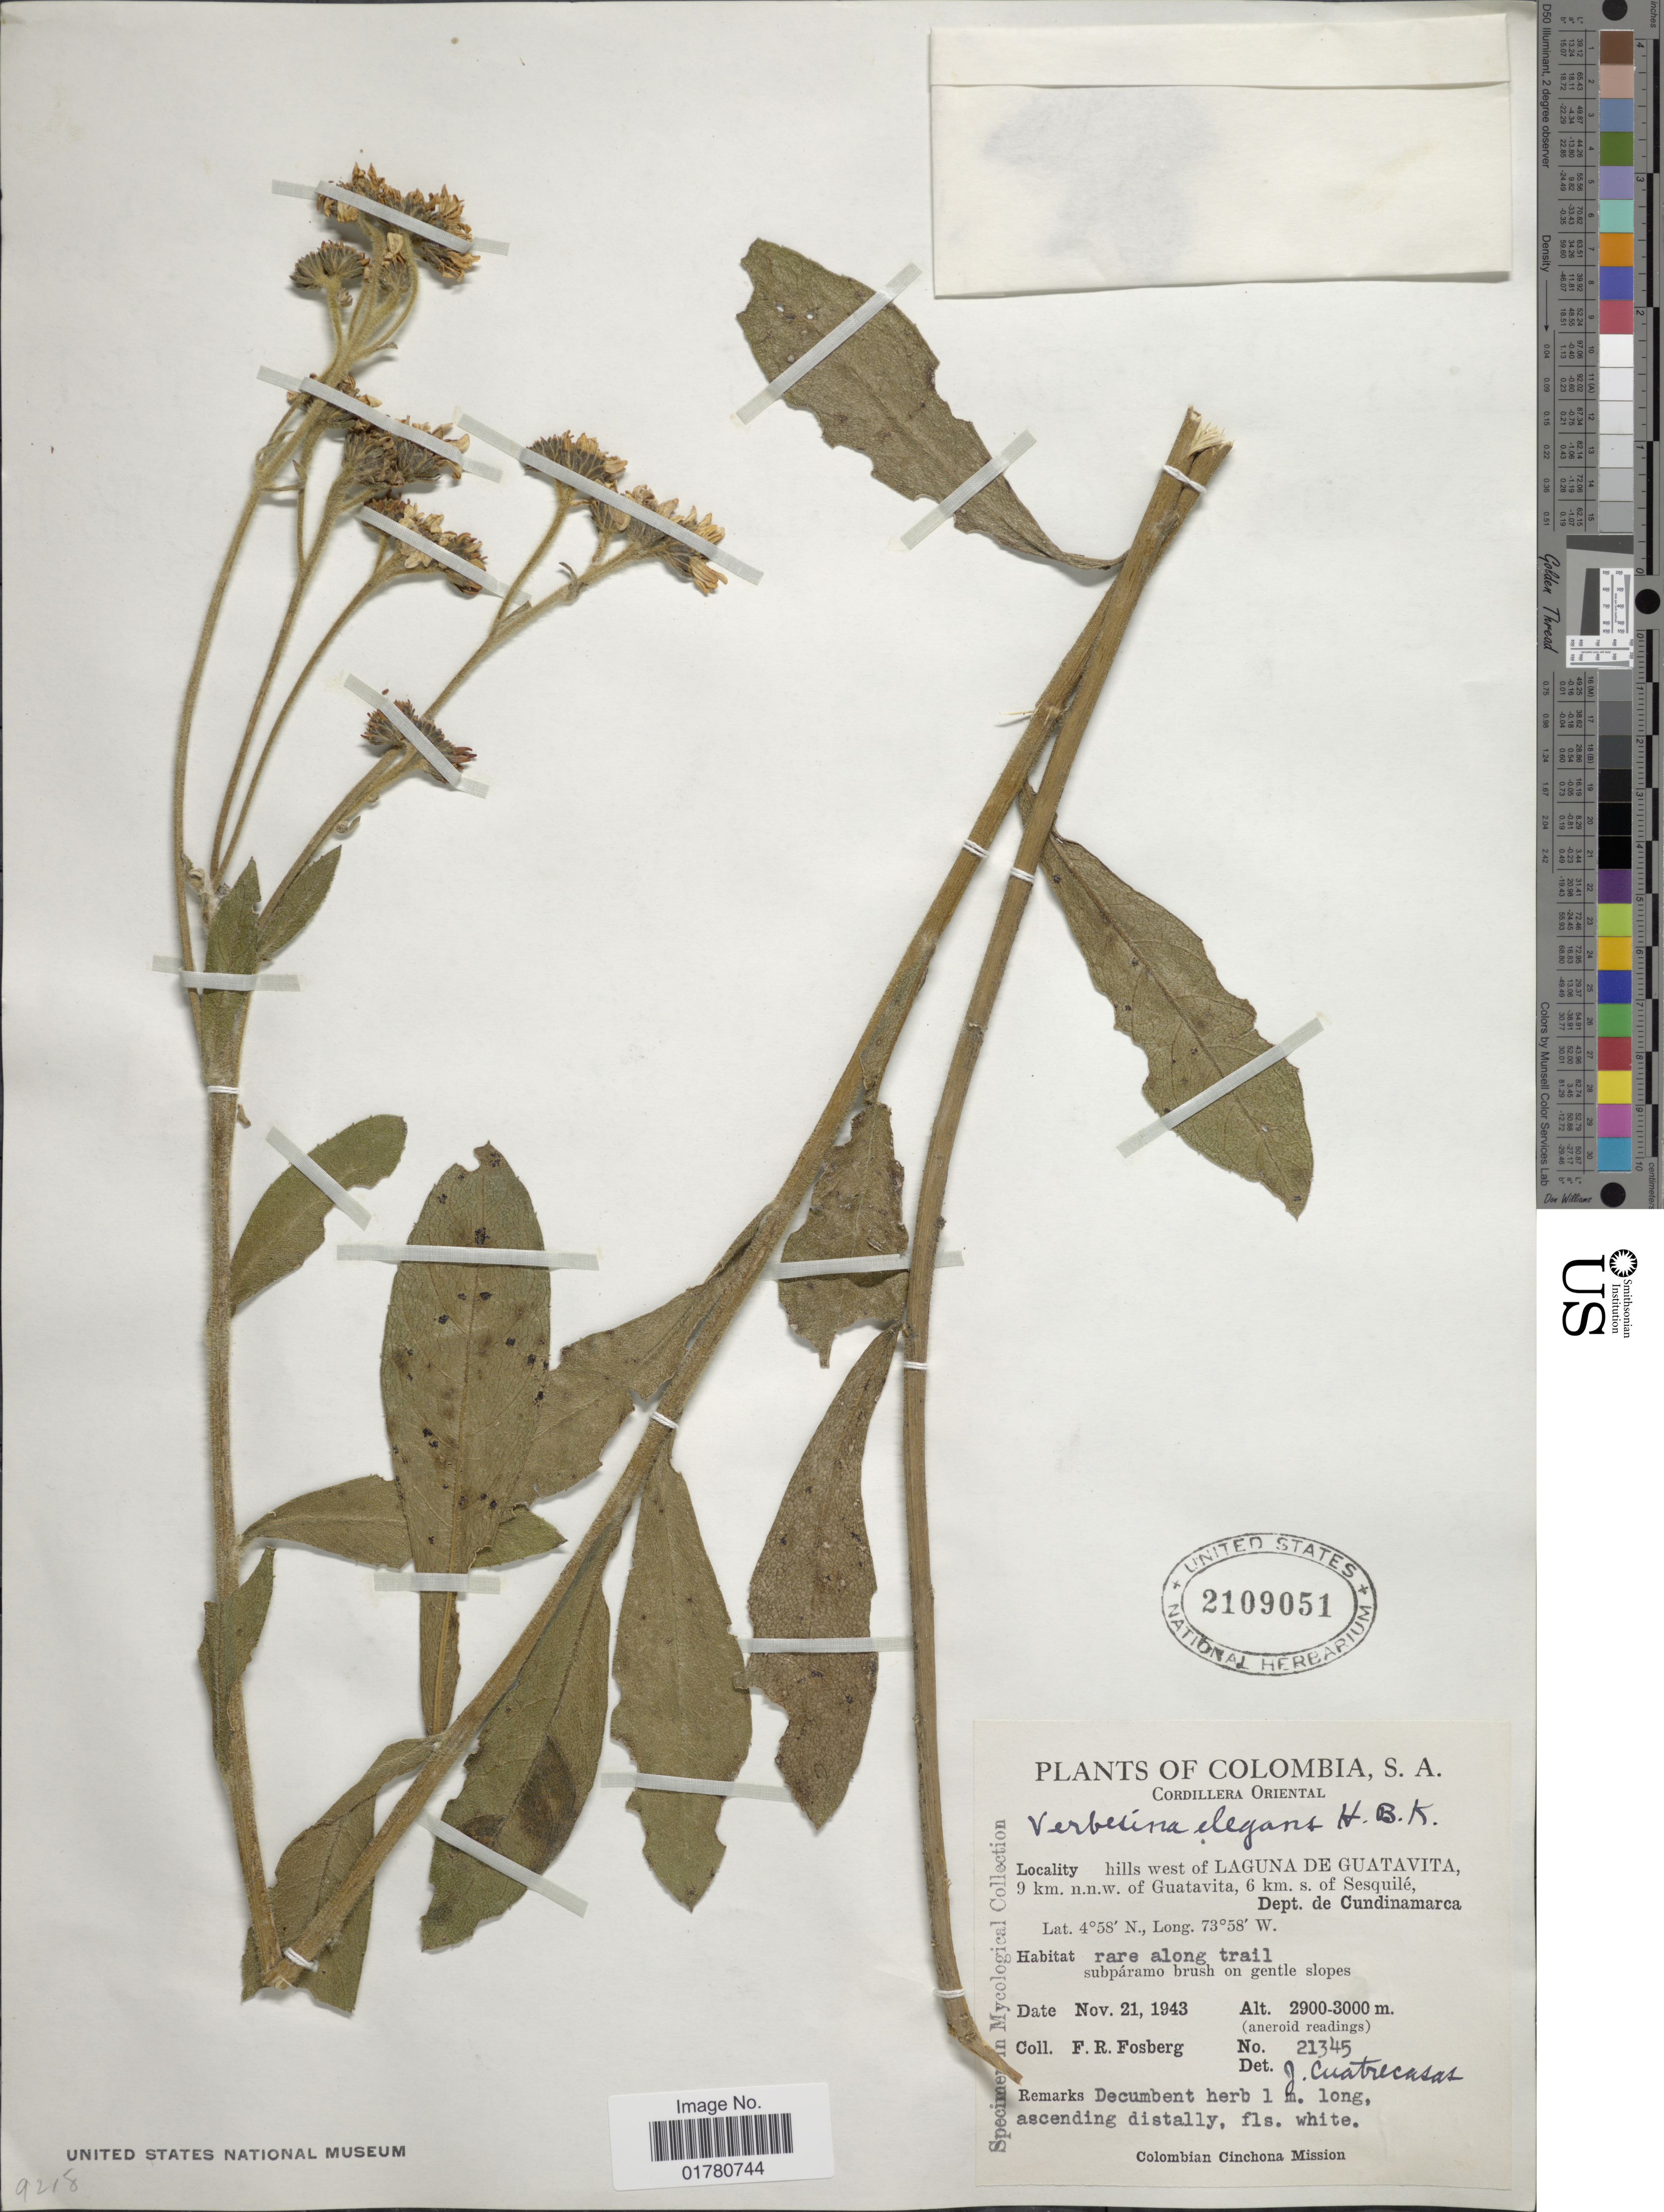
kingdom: Plantae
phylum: Tracheophyta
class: Magnoliopsida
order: Asterales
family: Asteraceae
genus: Verbesina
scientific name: Verbesina elegans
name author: Kunth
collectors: F. R. Fosberg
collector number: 21345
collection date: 1943-11-21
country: Colombia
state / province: Cundinamarca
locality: Cordillera Oriental, hills west of Laguna de Guatavita, 9 km n.n.w. of Guatavita, 6 km s. of Sesquilé, Dept de Cundinamarca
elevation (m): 2900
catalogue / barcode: US 2109051